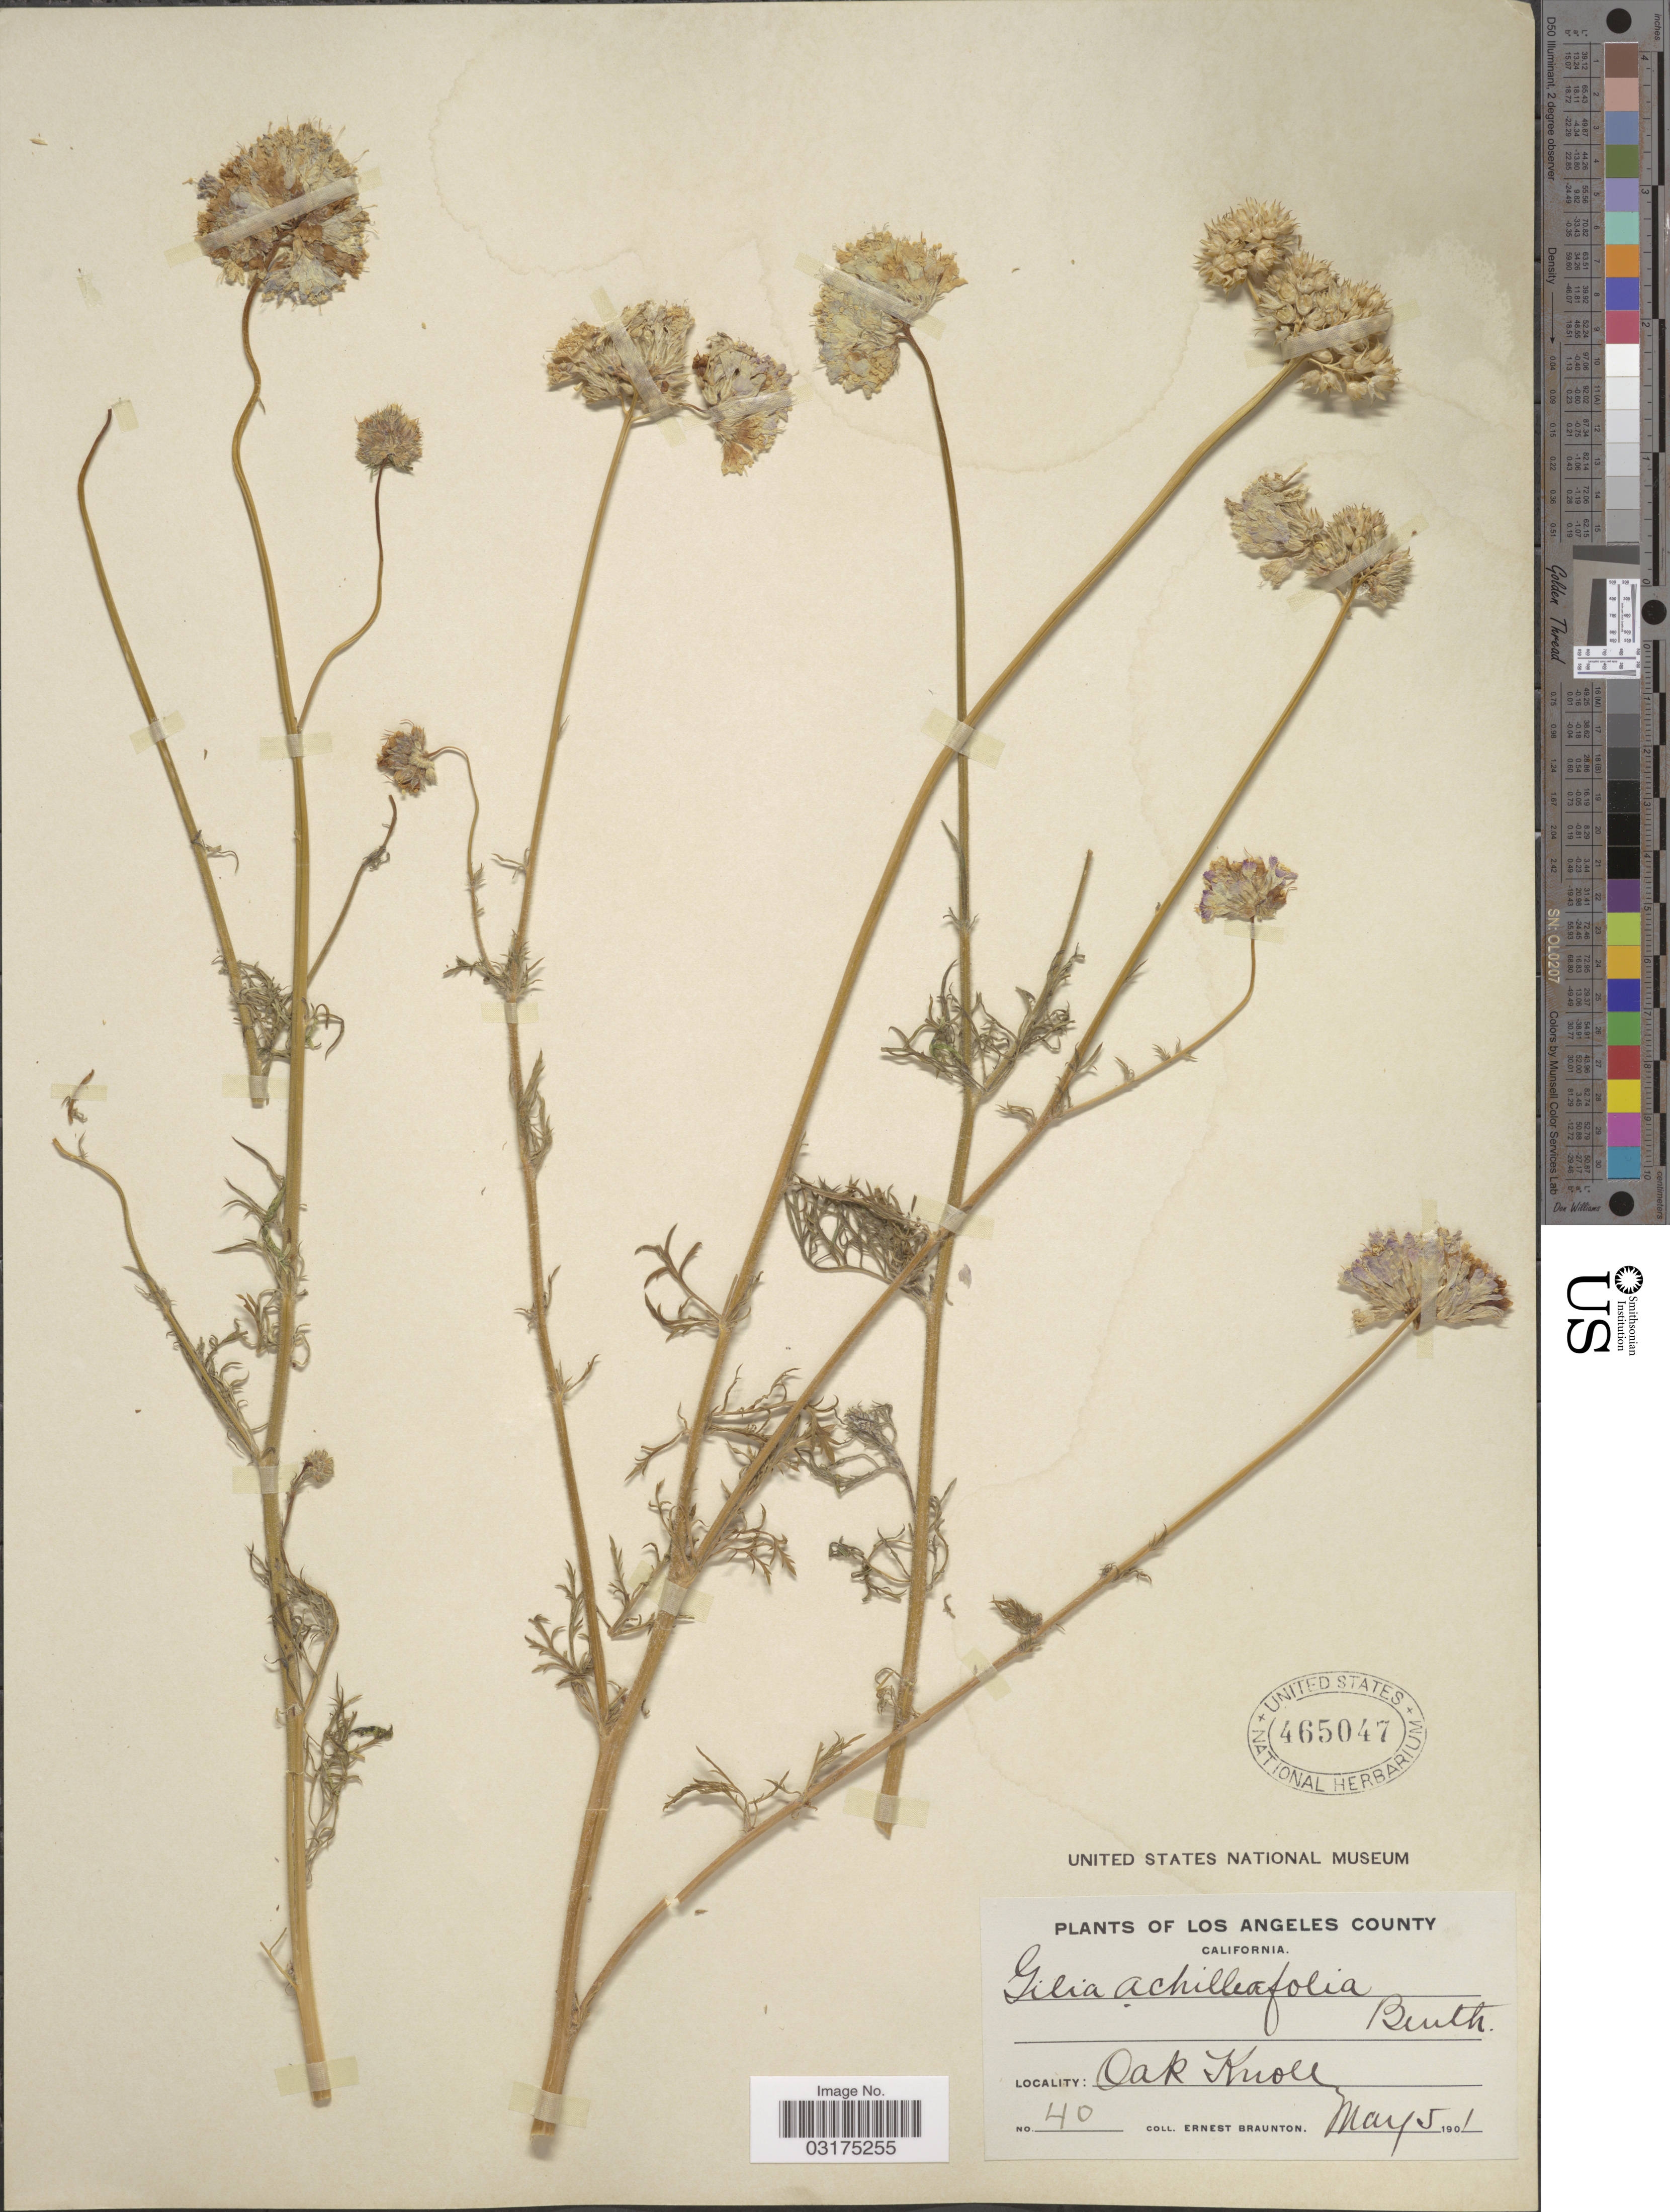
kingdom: Plantae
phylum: Tracheophyta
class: Magnoliopsida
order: Ericales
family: Polemoniaceae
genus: Gilia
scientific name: Gilia capitata subsp. abrotanifolia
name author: (Nutt. ex Greene) V.E. Grant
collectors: E. Braunton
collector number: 40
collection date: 1901-05-05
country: United States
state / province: California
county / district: Los Angeles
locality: Los Angeles County, Oak Knoll.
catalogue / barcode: US 465047